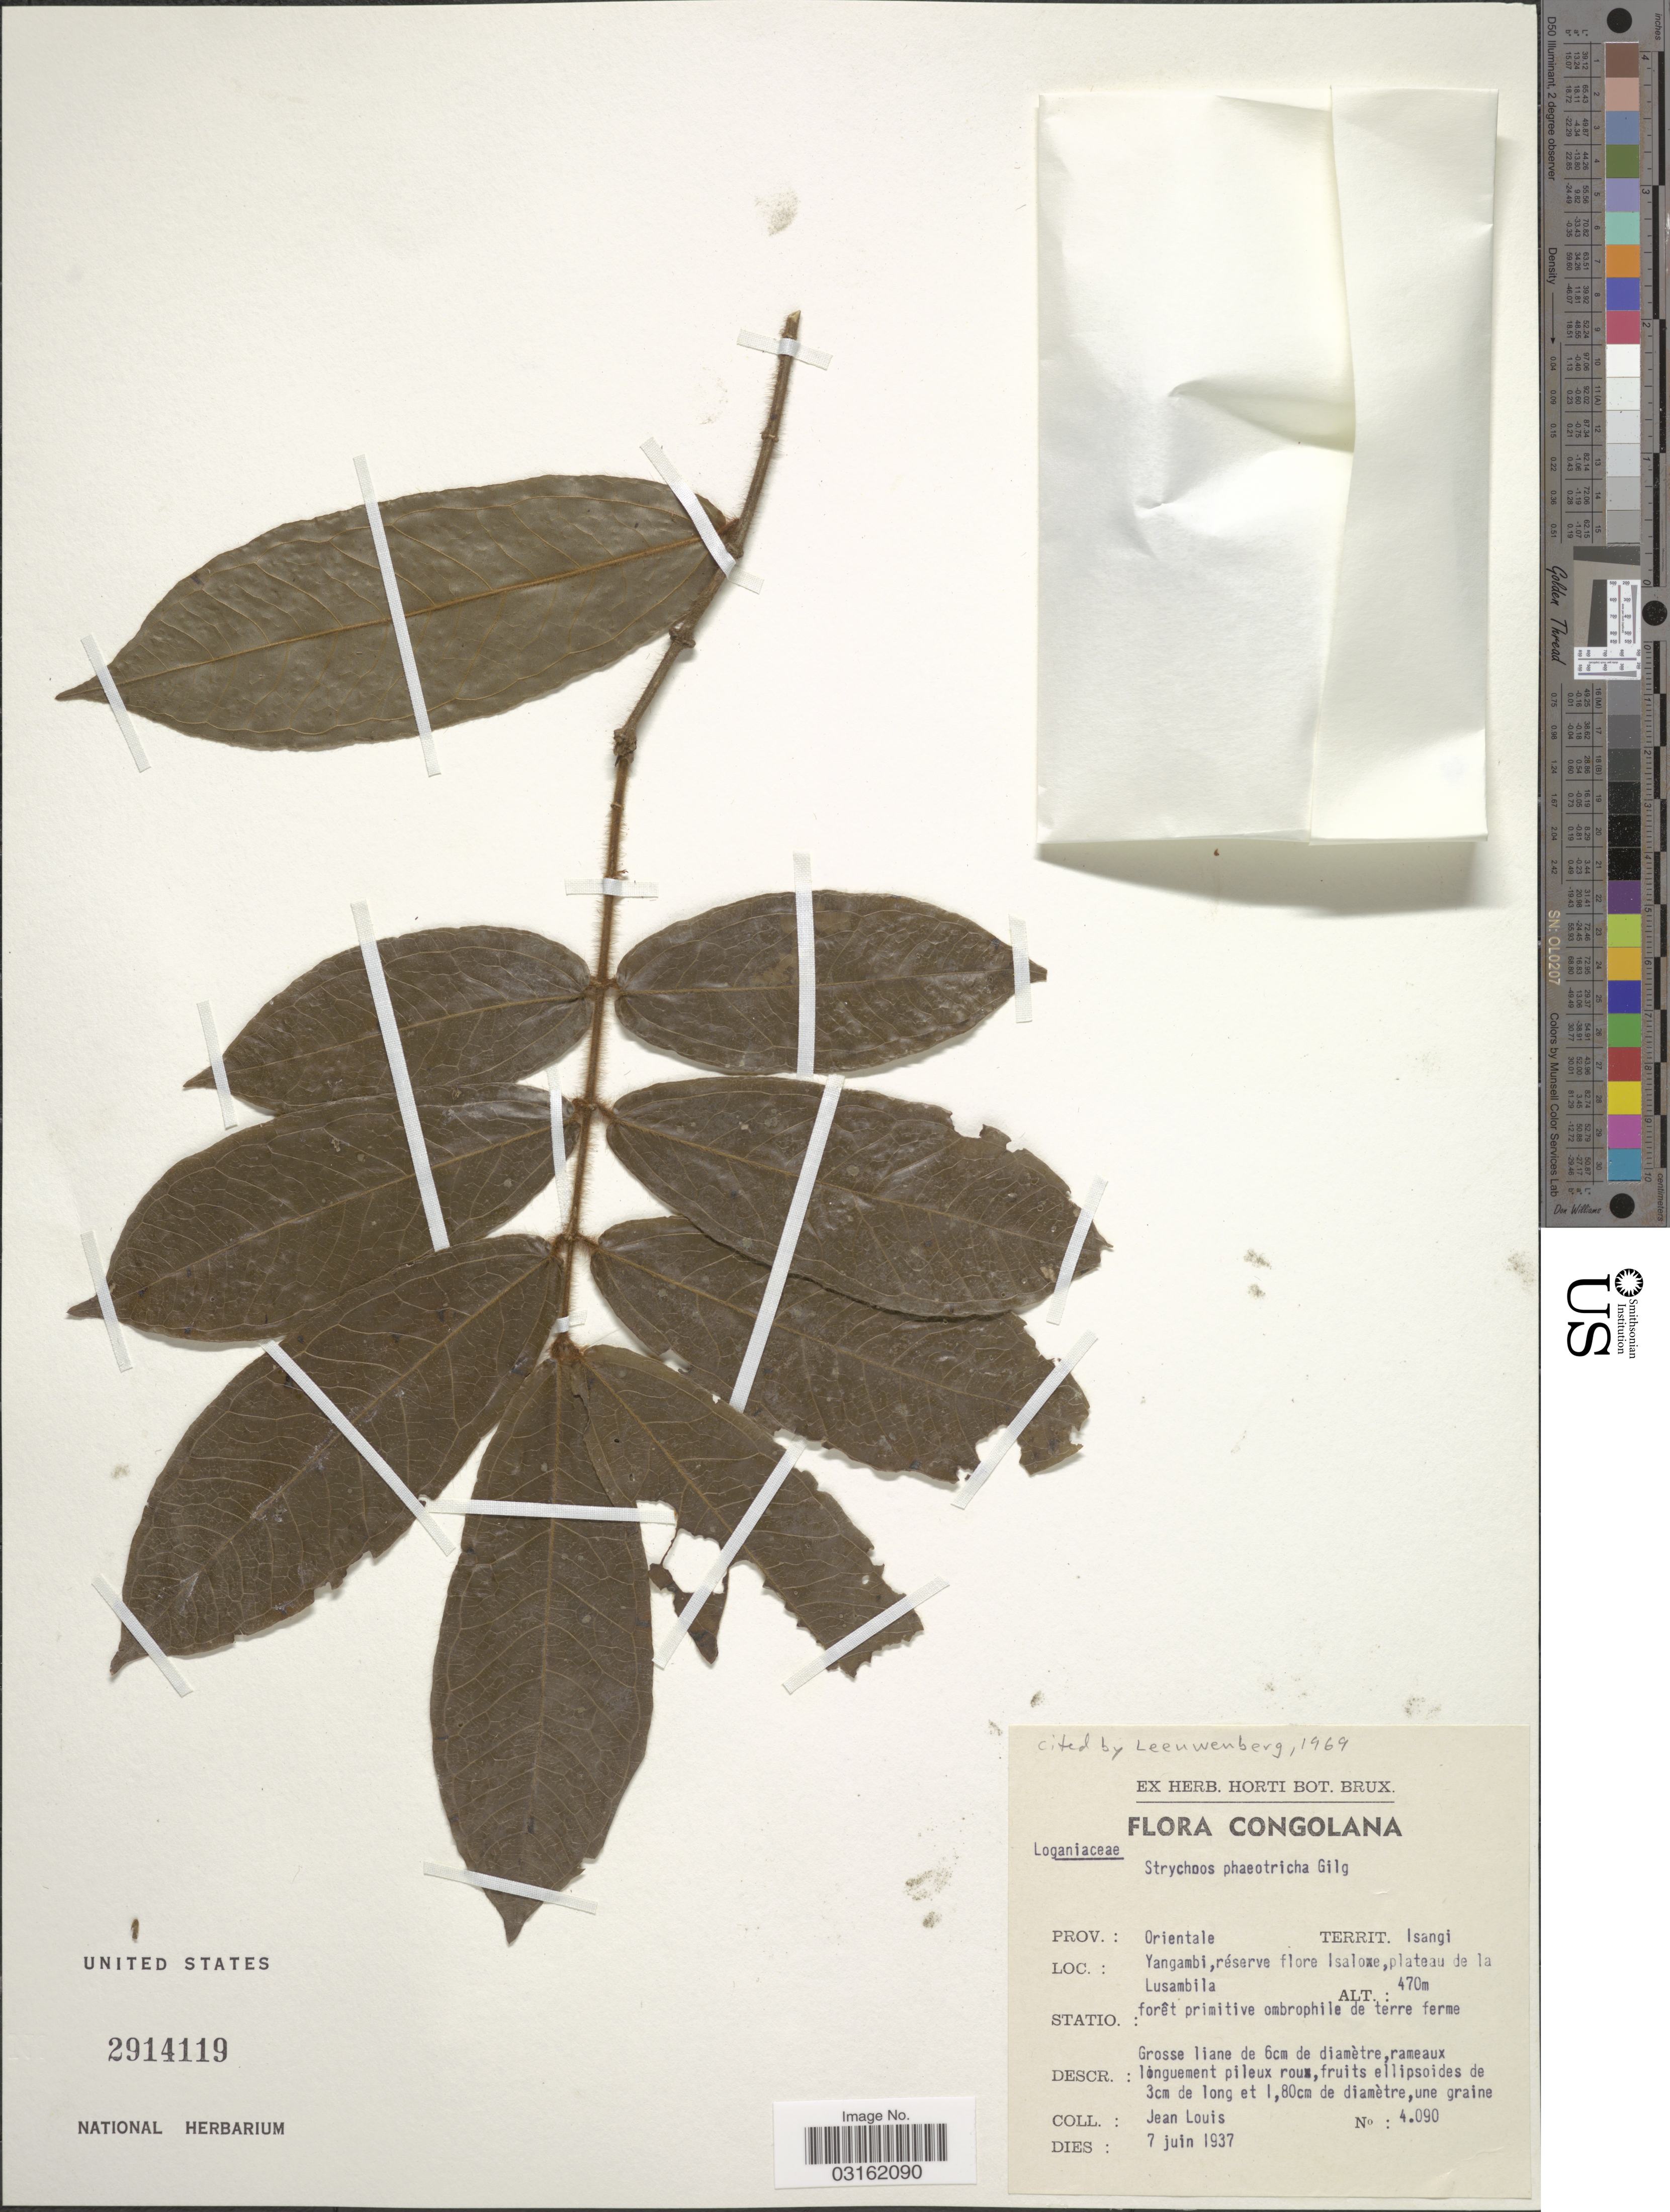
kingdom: Plantae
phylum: Tracheophyta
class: Magnoliopsida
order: Gentianales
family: Loganiaceae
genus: Strychnos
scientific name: Strychnos phaeotricha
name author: Gilg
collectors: J. Louis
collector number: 4090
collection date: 1937-06-07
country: Congo, Democratic Republic of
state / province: Tshopo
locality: Congolana, Prov.: Orientale, Territ. Isangi, Yangambi, réserve flore Isalowe, plateau de la Lusambila.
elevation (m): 470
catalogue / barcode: US 2914119